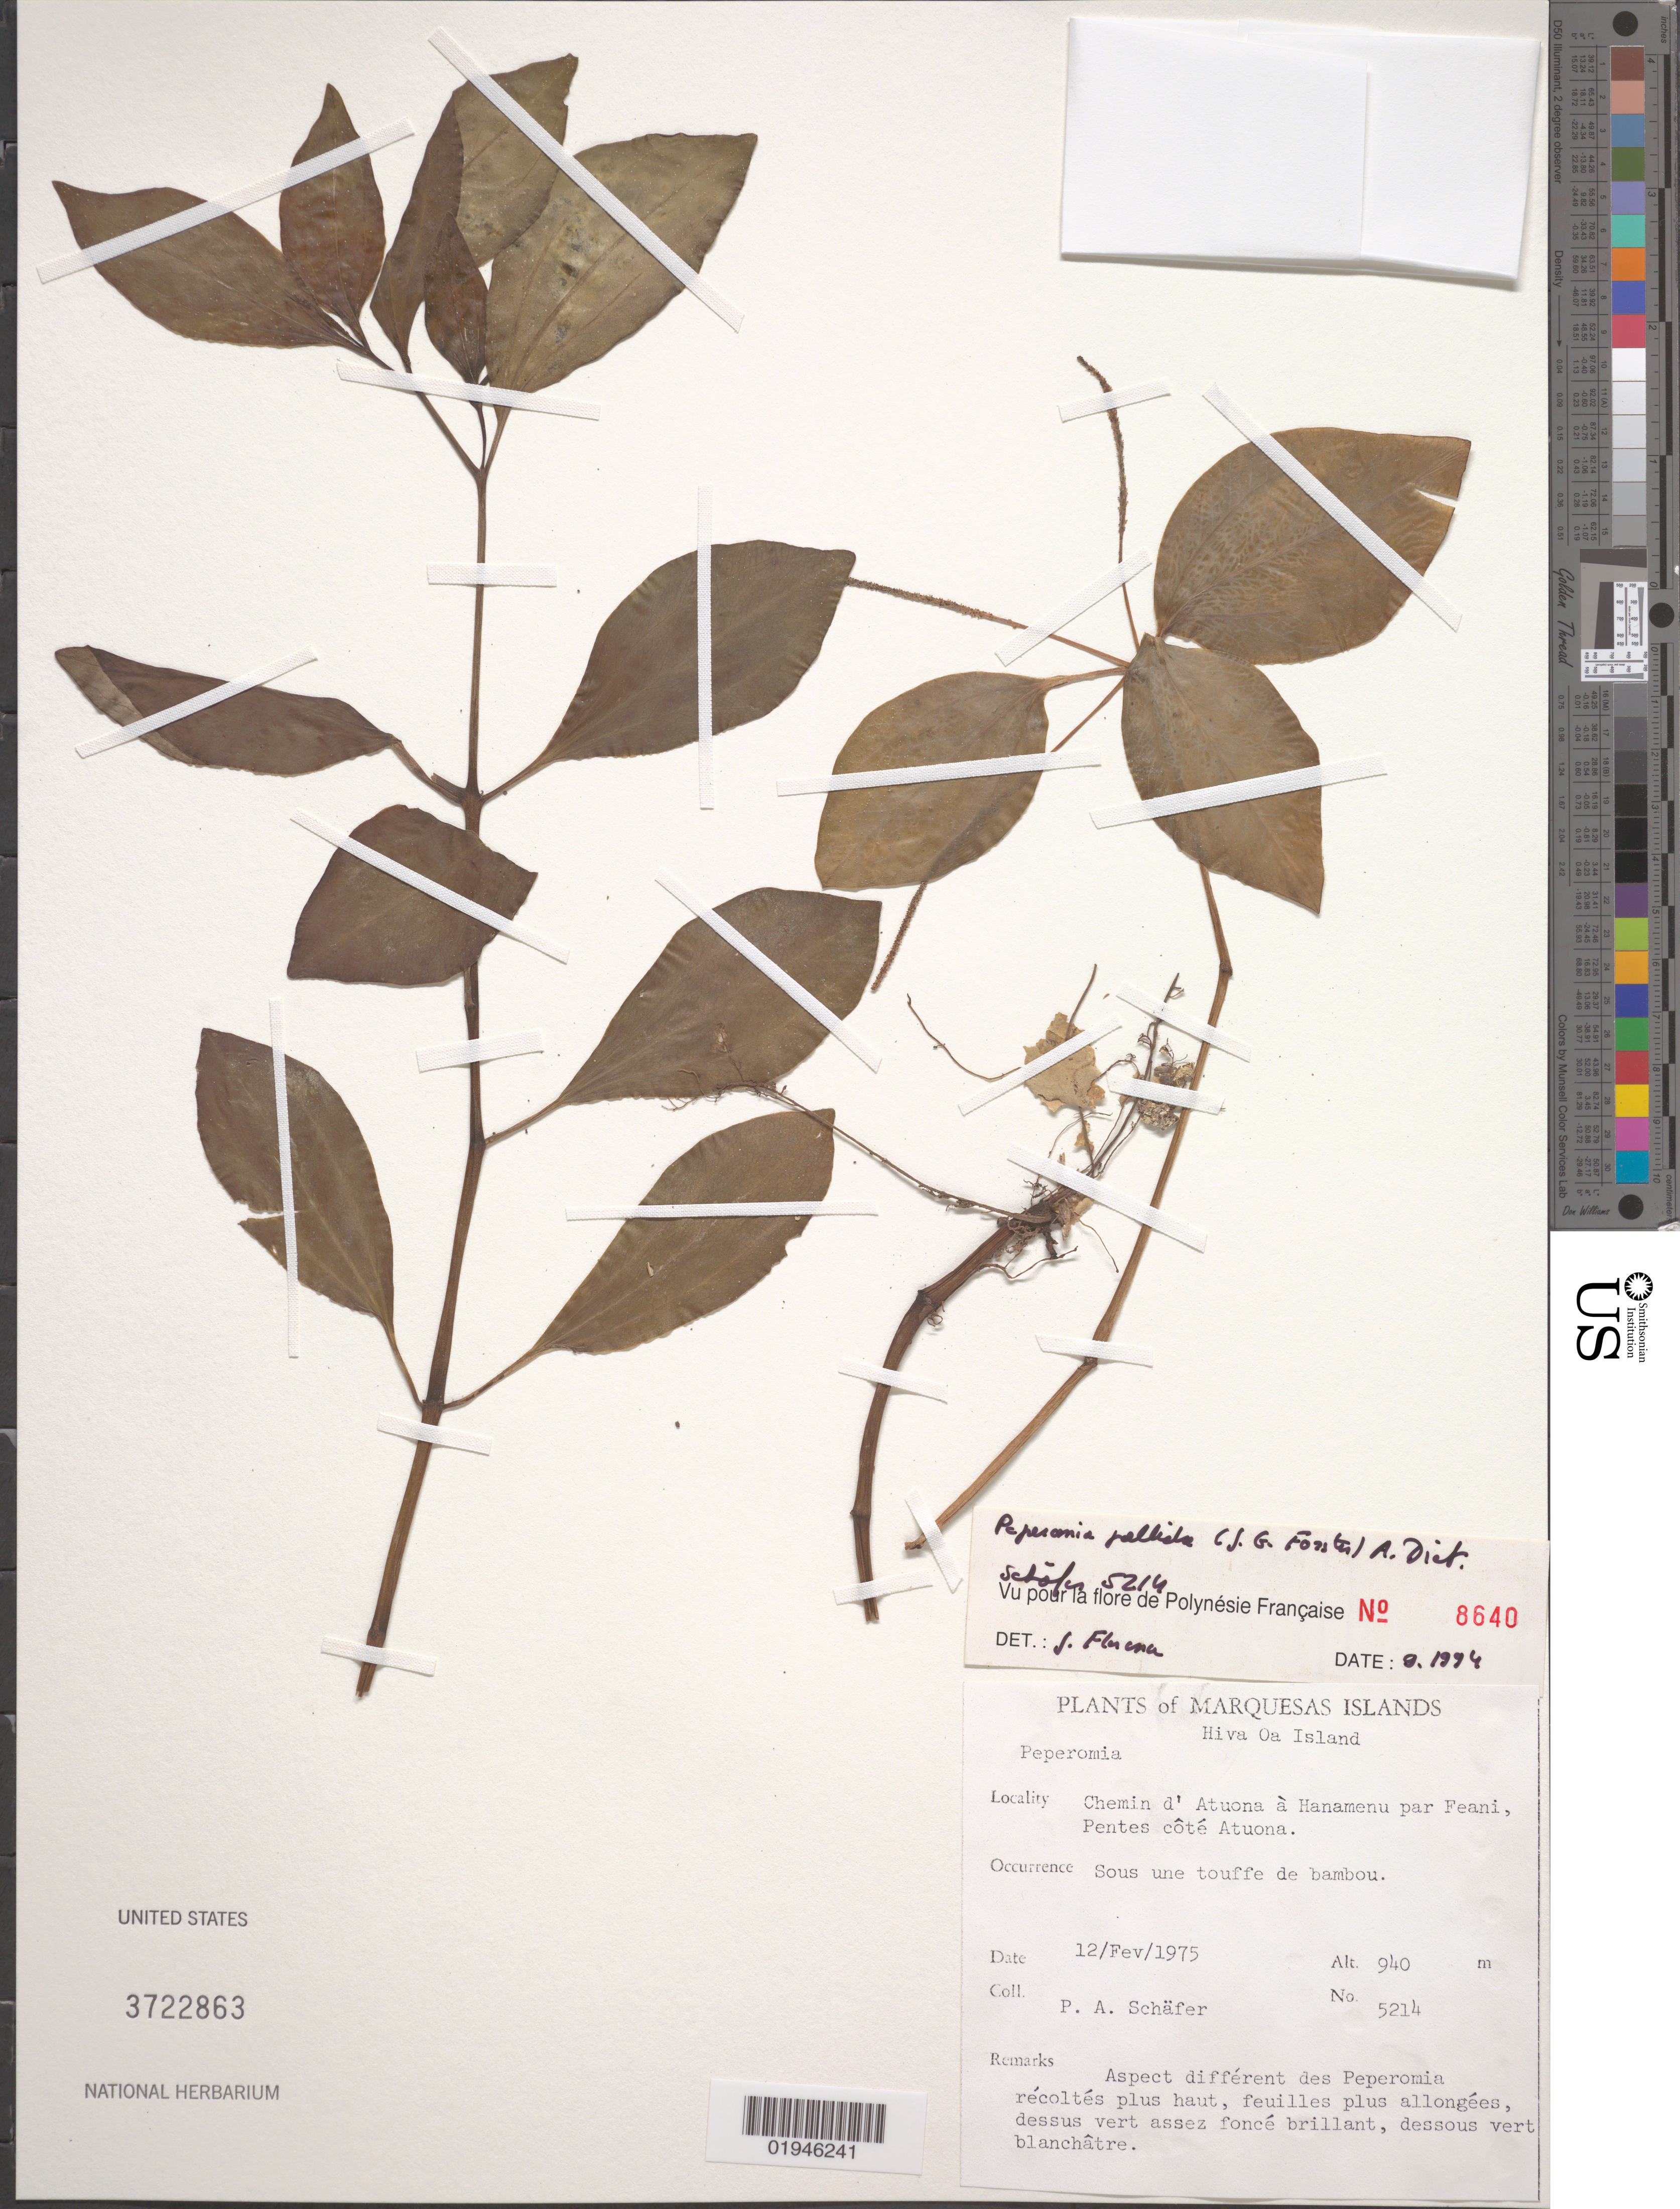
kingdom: Plantae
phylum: Tracheophyta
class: Magnoliopsida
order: Piperales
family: Piperaceae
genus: Peperomia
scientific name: Peperomia pallida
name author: (G. Forst.) Dietr.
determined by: Florence, J.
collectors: P. A. Schäfer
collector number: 5214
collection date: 1975-02-12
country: French Polynesia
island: Hiva Oa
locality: Chemin d'Atuona à Hanamenu par Feani, pentes côté Atuona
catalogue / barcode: US 3722863